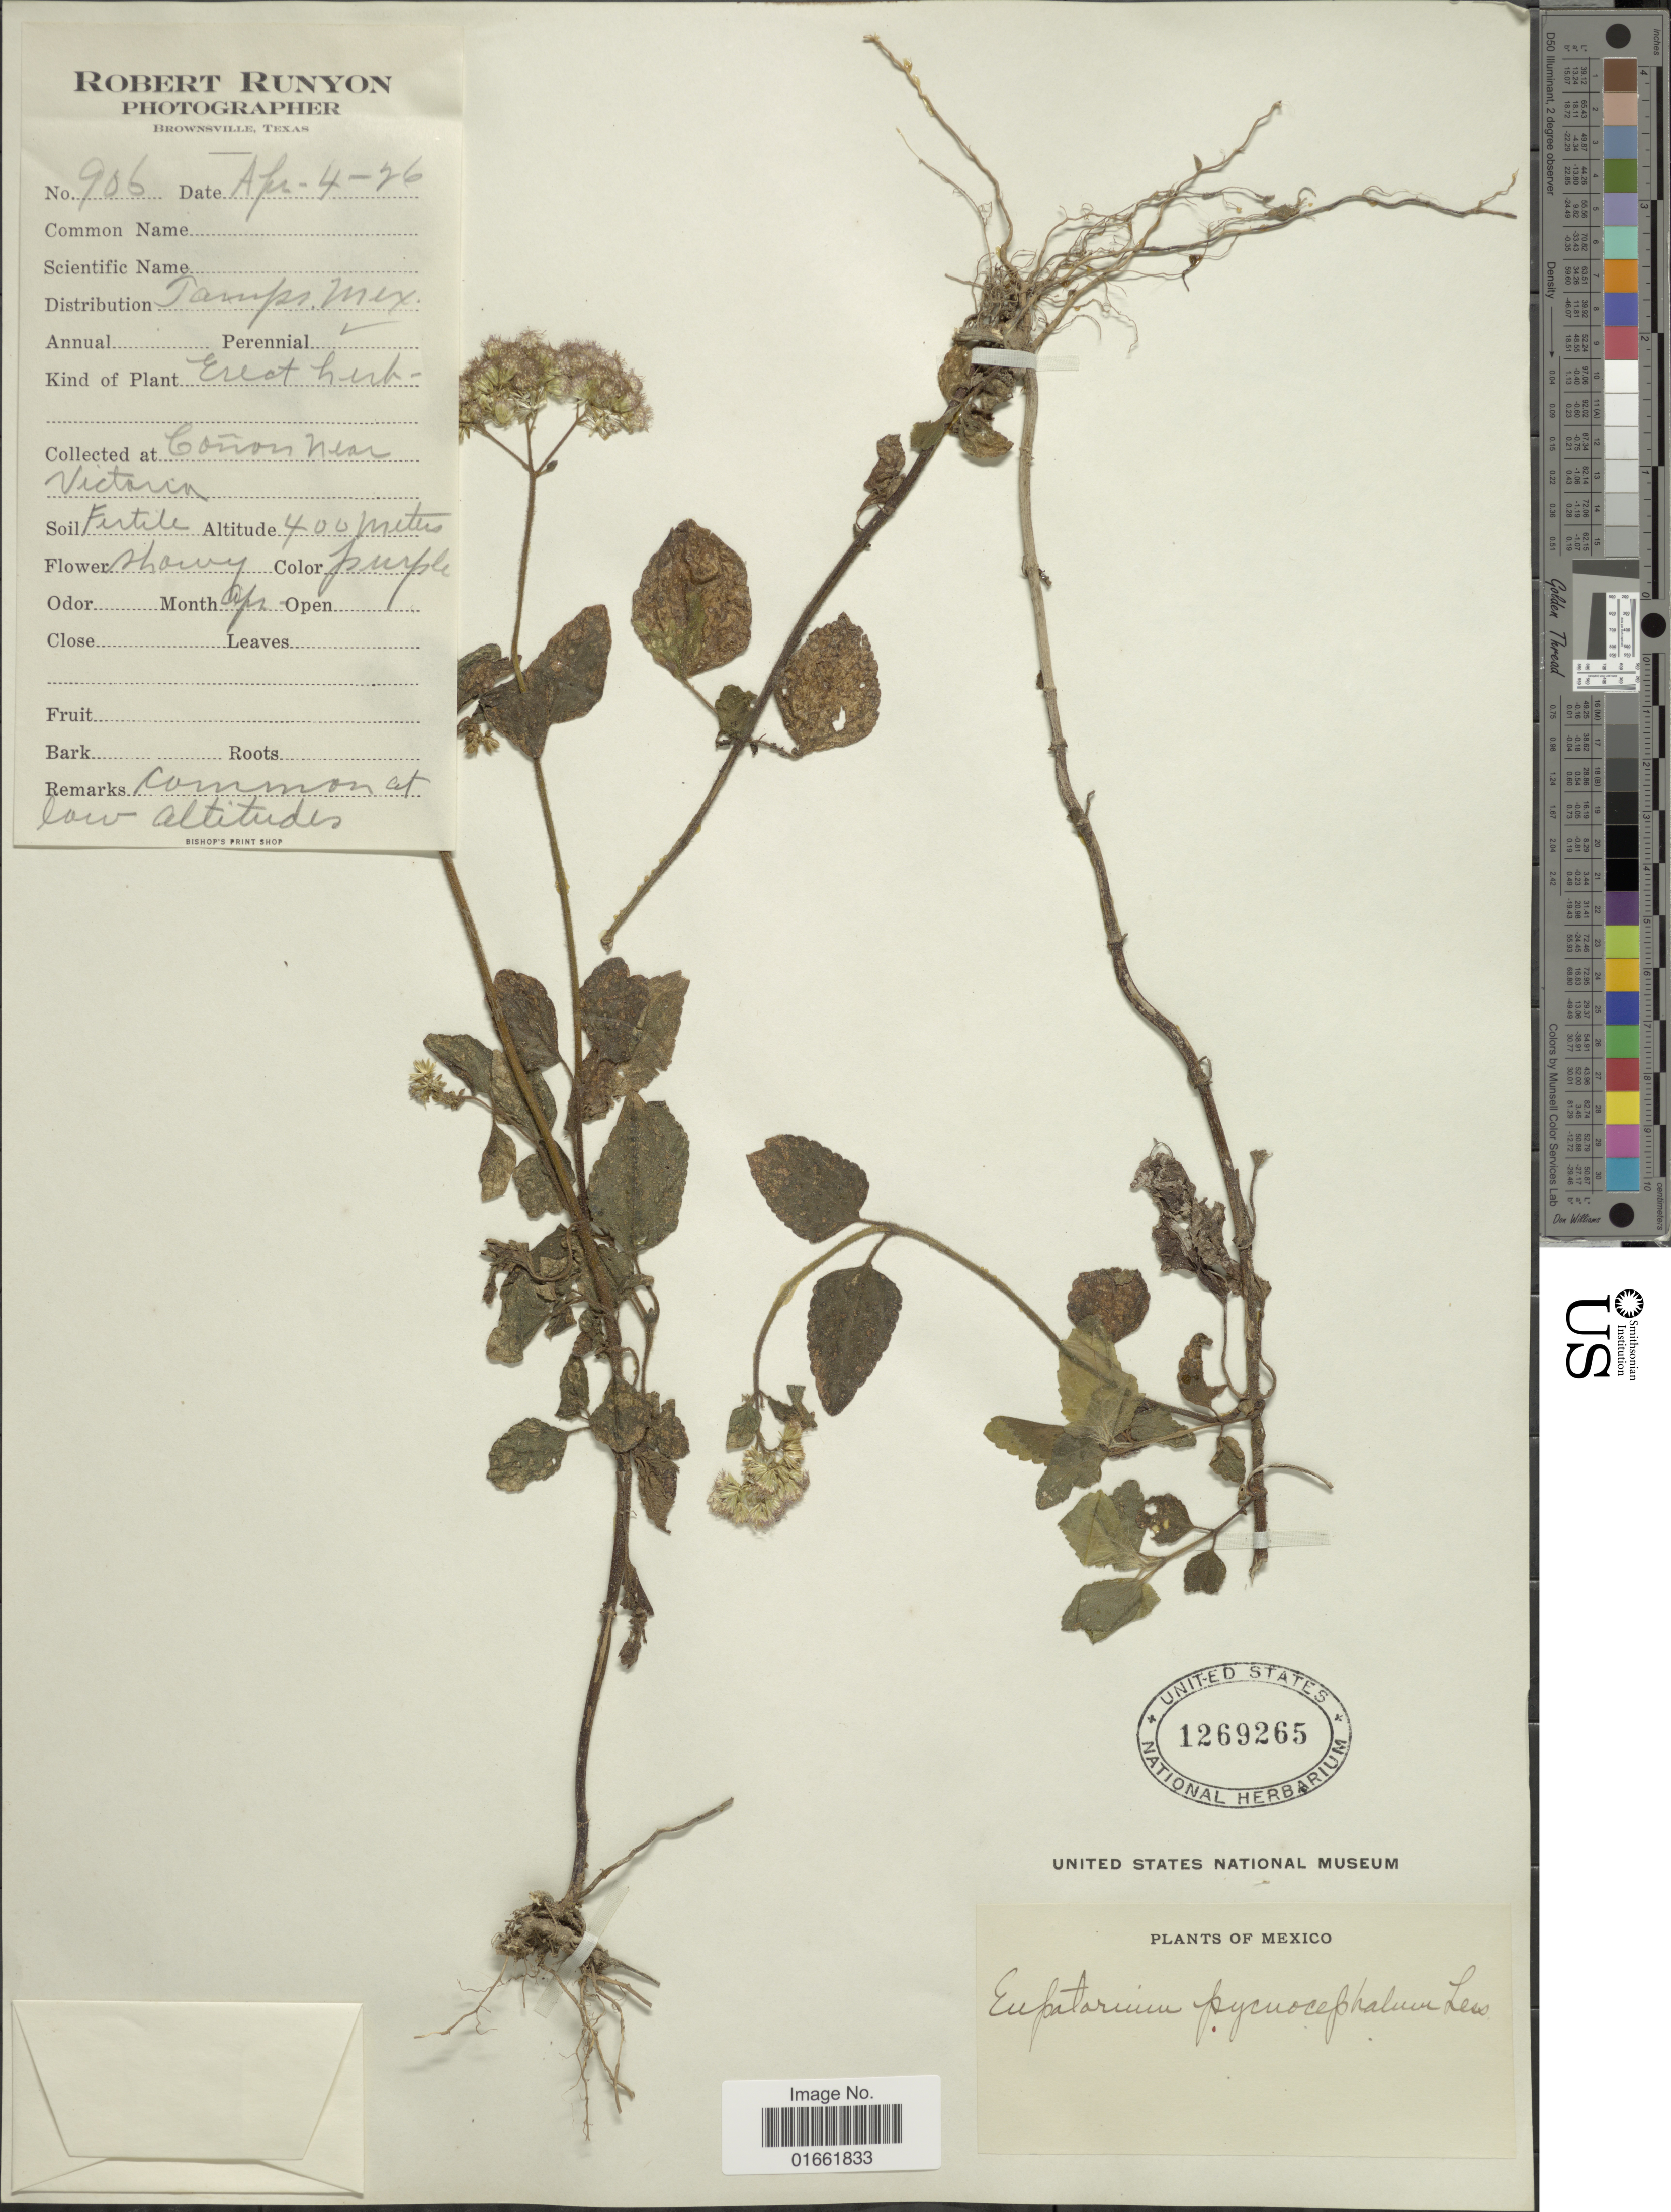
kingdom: Plantae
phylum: Tracheophyta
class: Magnoliopsida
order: Asterales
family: Asteraceae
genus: Fleischmannia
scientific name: Fleischmannia pratensis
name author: (Klatt) R.M. King & H. Rob.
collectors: R. Runyon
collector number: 906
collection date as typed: Transcribed d/m/y: 4/4/26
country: Mexico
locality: Cañon near Victoria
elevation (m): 400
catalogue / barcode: US 1269265